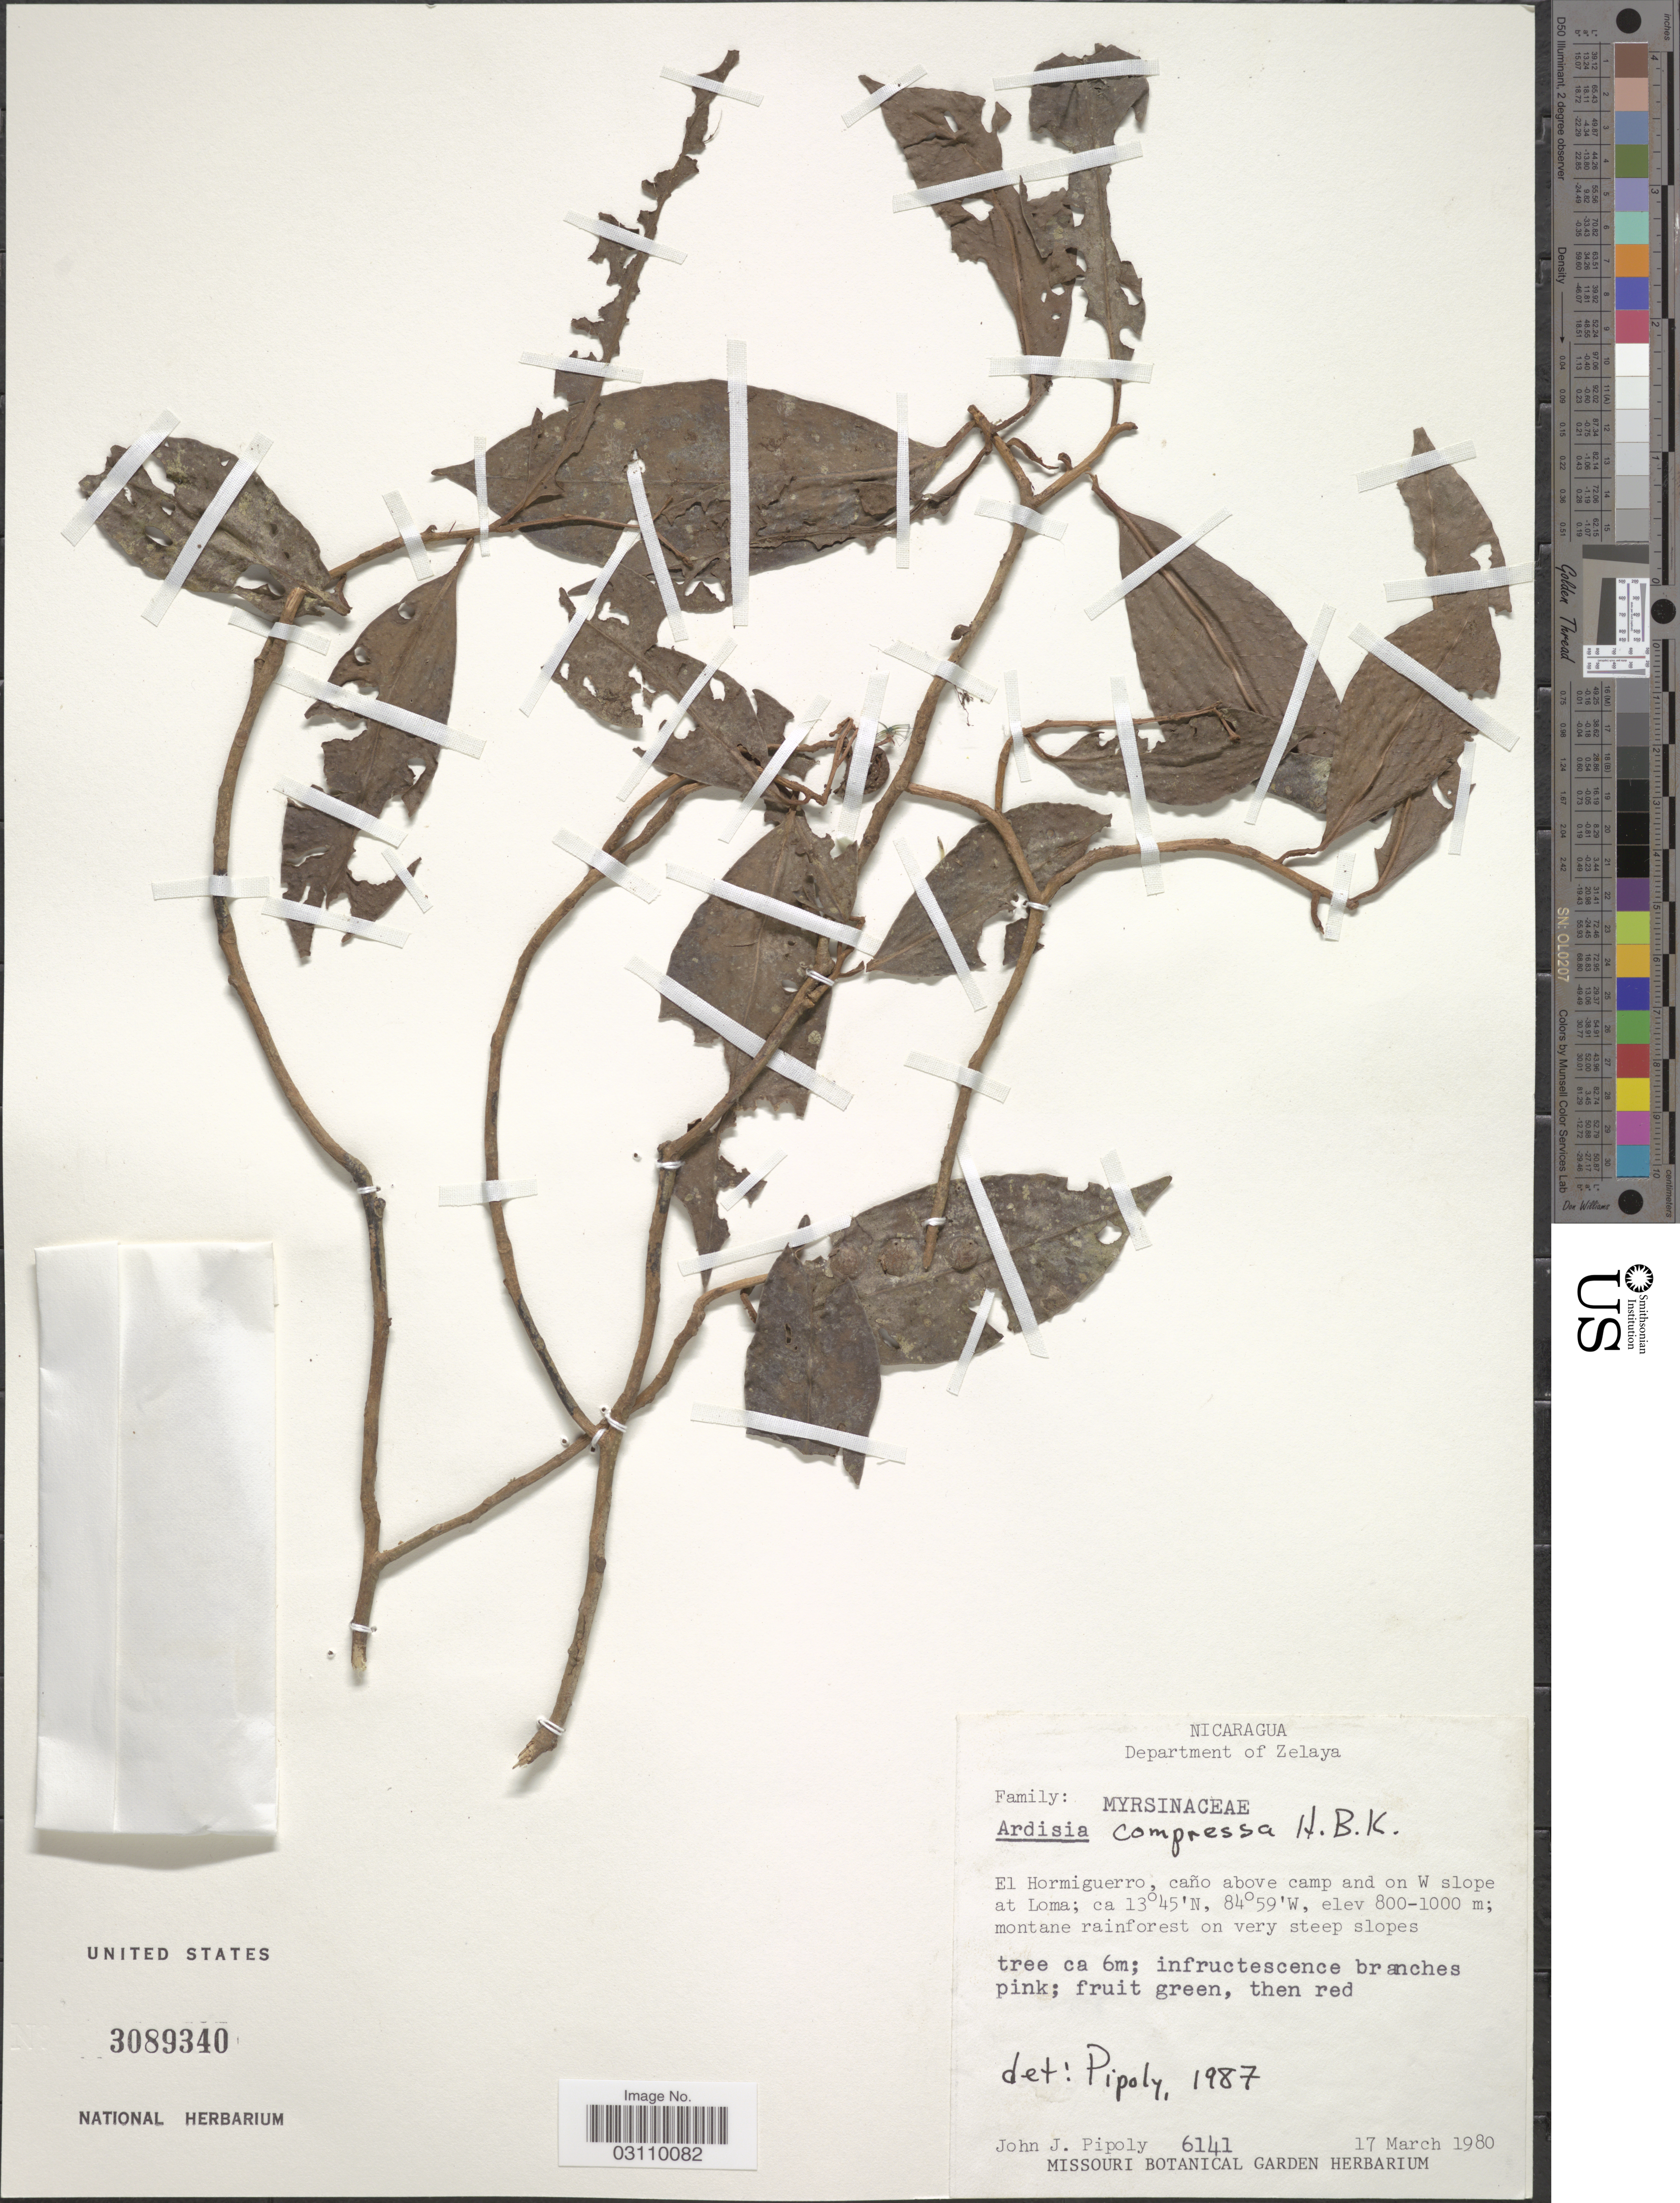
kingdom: Plantae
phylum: Tracheophyta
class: Magnoliopsida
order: Ericales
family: Primulaceae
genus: Ardisia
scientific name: Ardisia compressa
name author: Kunth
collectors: J. J. Pipoly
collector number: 6141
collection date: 1980-03-17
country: Nicaragua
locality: Department of Zelaya. El Hormiguerro, caño above camp and on W slope at Loma.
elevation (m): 800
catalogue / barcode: US 3089340